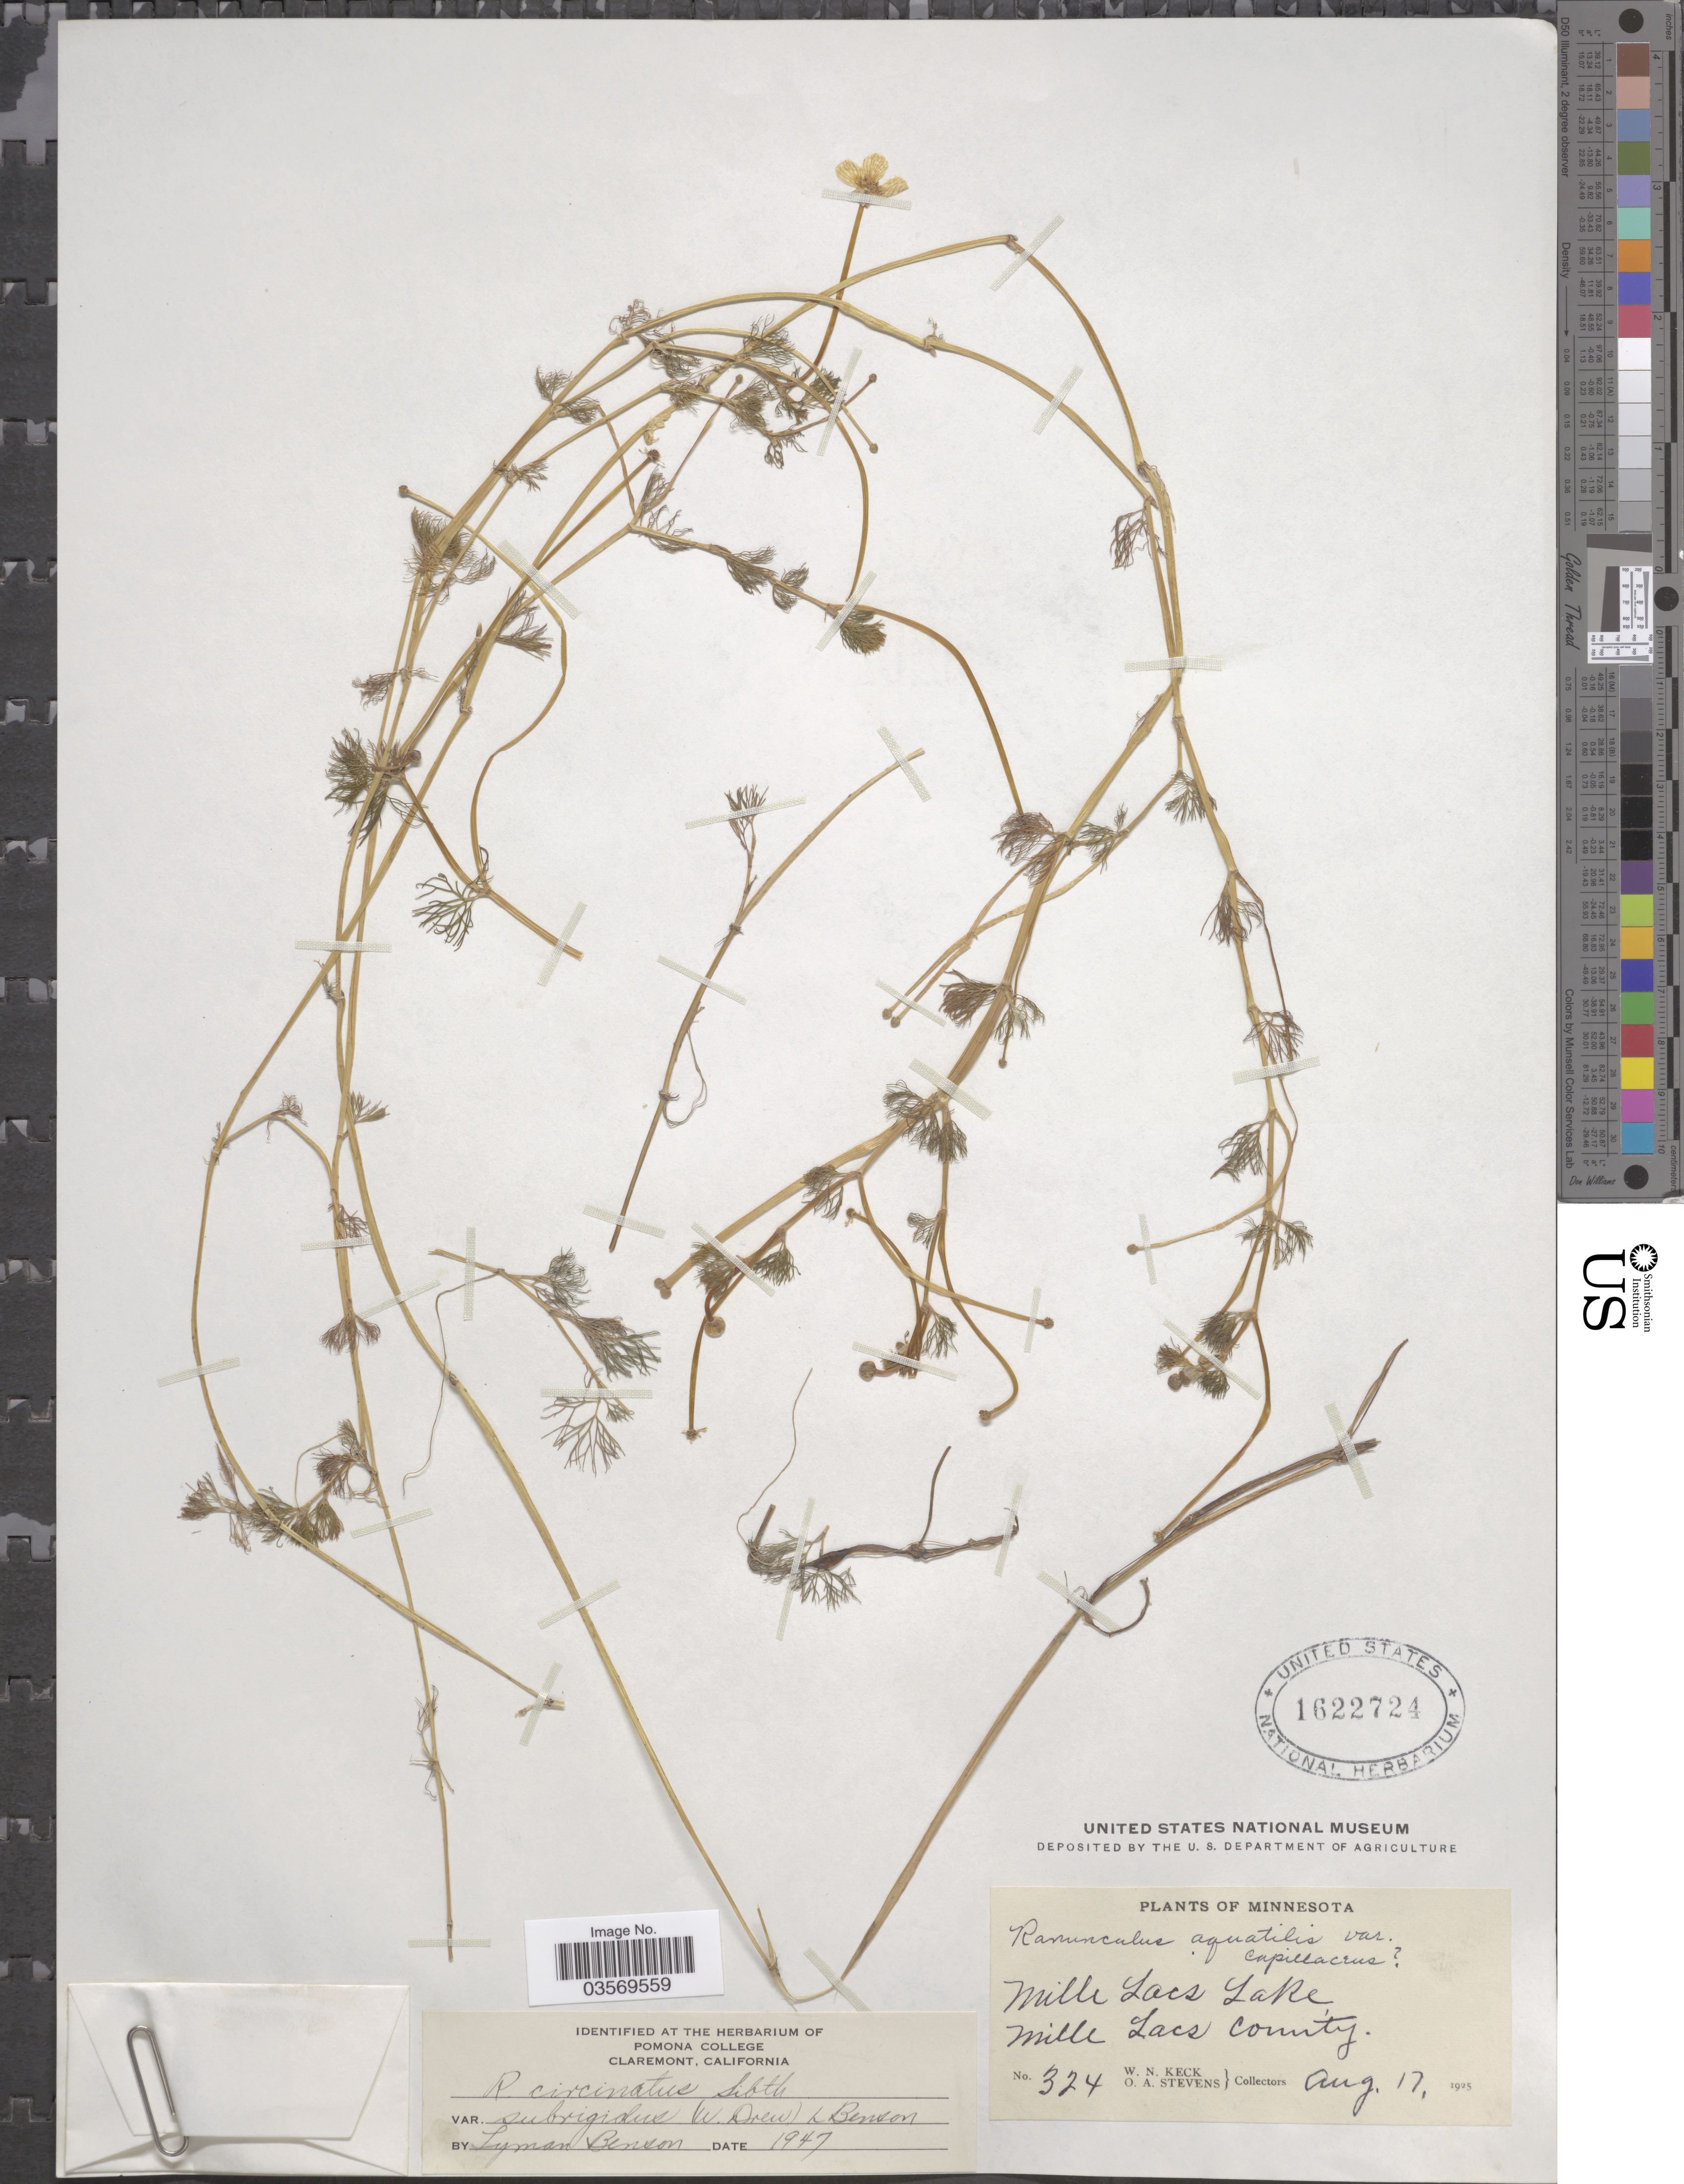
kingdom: Plantae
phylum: Tracheophyta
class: Magnoliopsida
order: Ranunculales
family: Ranunculaceae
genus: Ranunculus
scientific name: Ranunculus subrigidus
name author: W.B. Drew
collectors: W. Keck & O. A. Stevens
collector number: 324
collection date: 1925-08-17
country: United States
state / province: Minnesota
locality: Mille Lacs Lake. Mille Lacs County.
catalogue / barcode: US 1622724